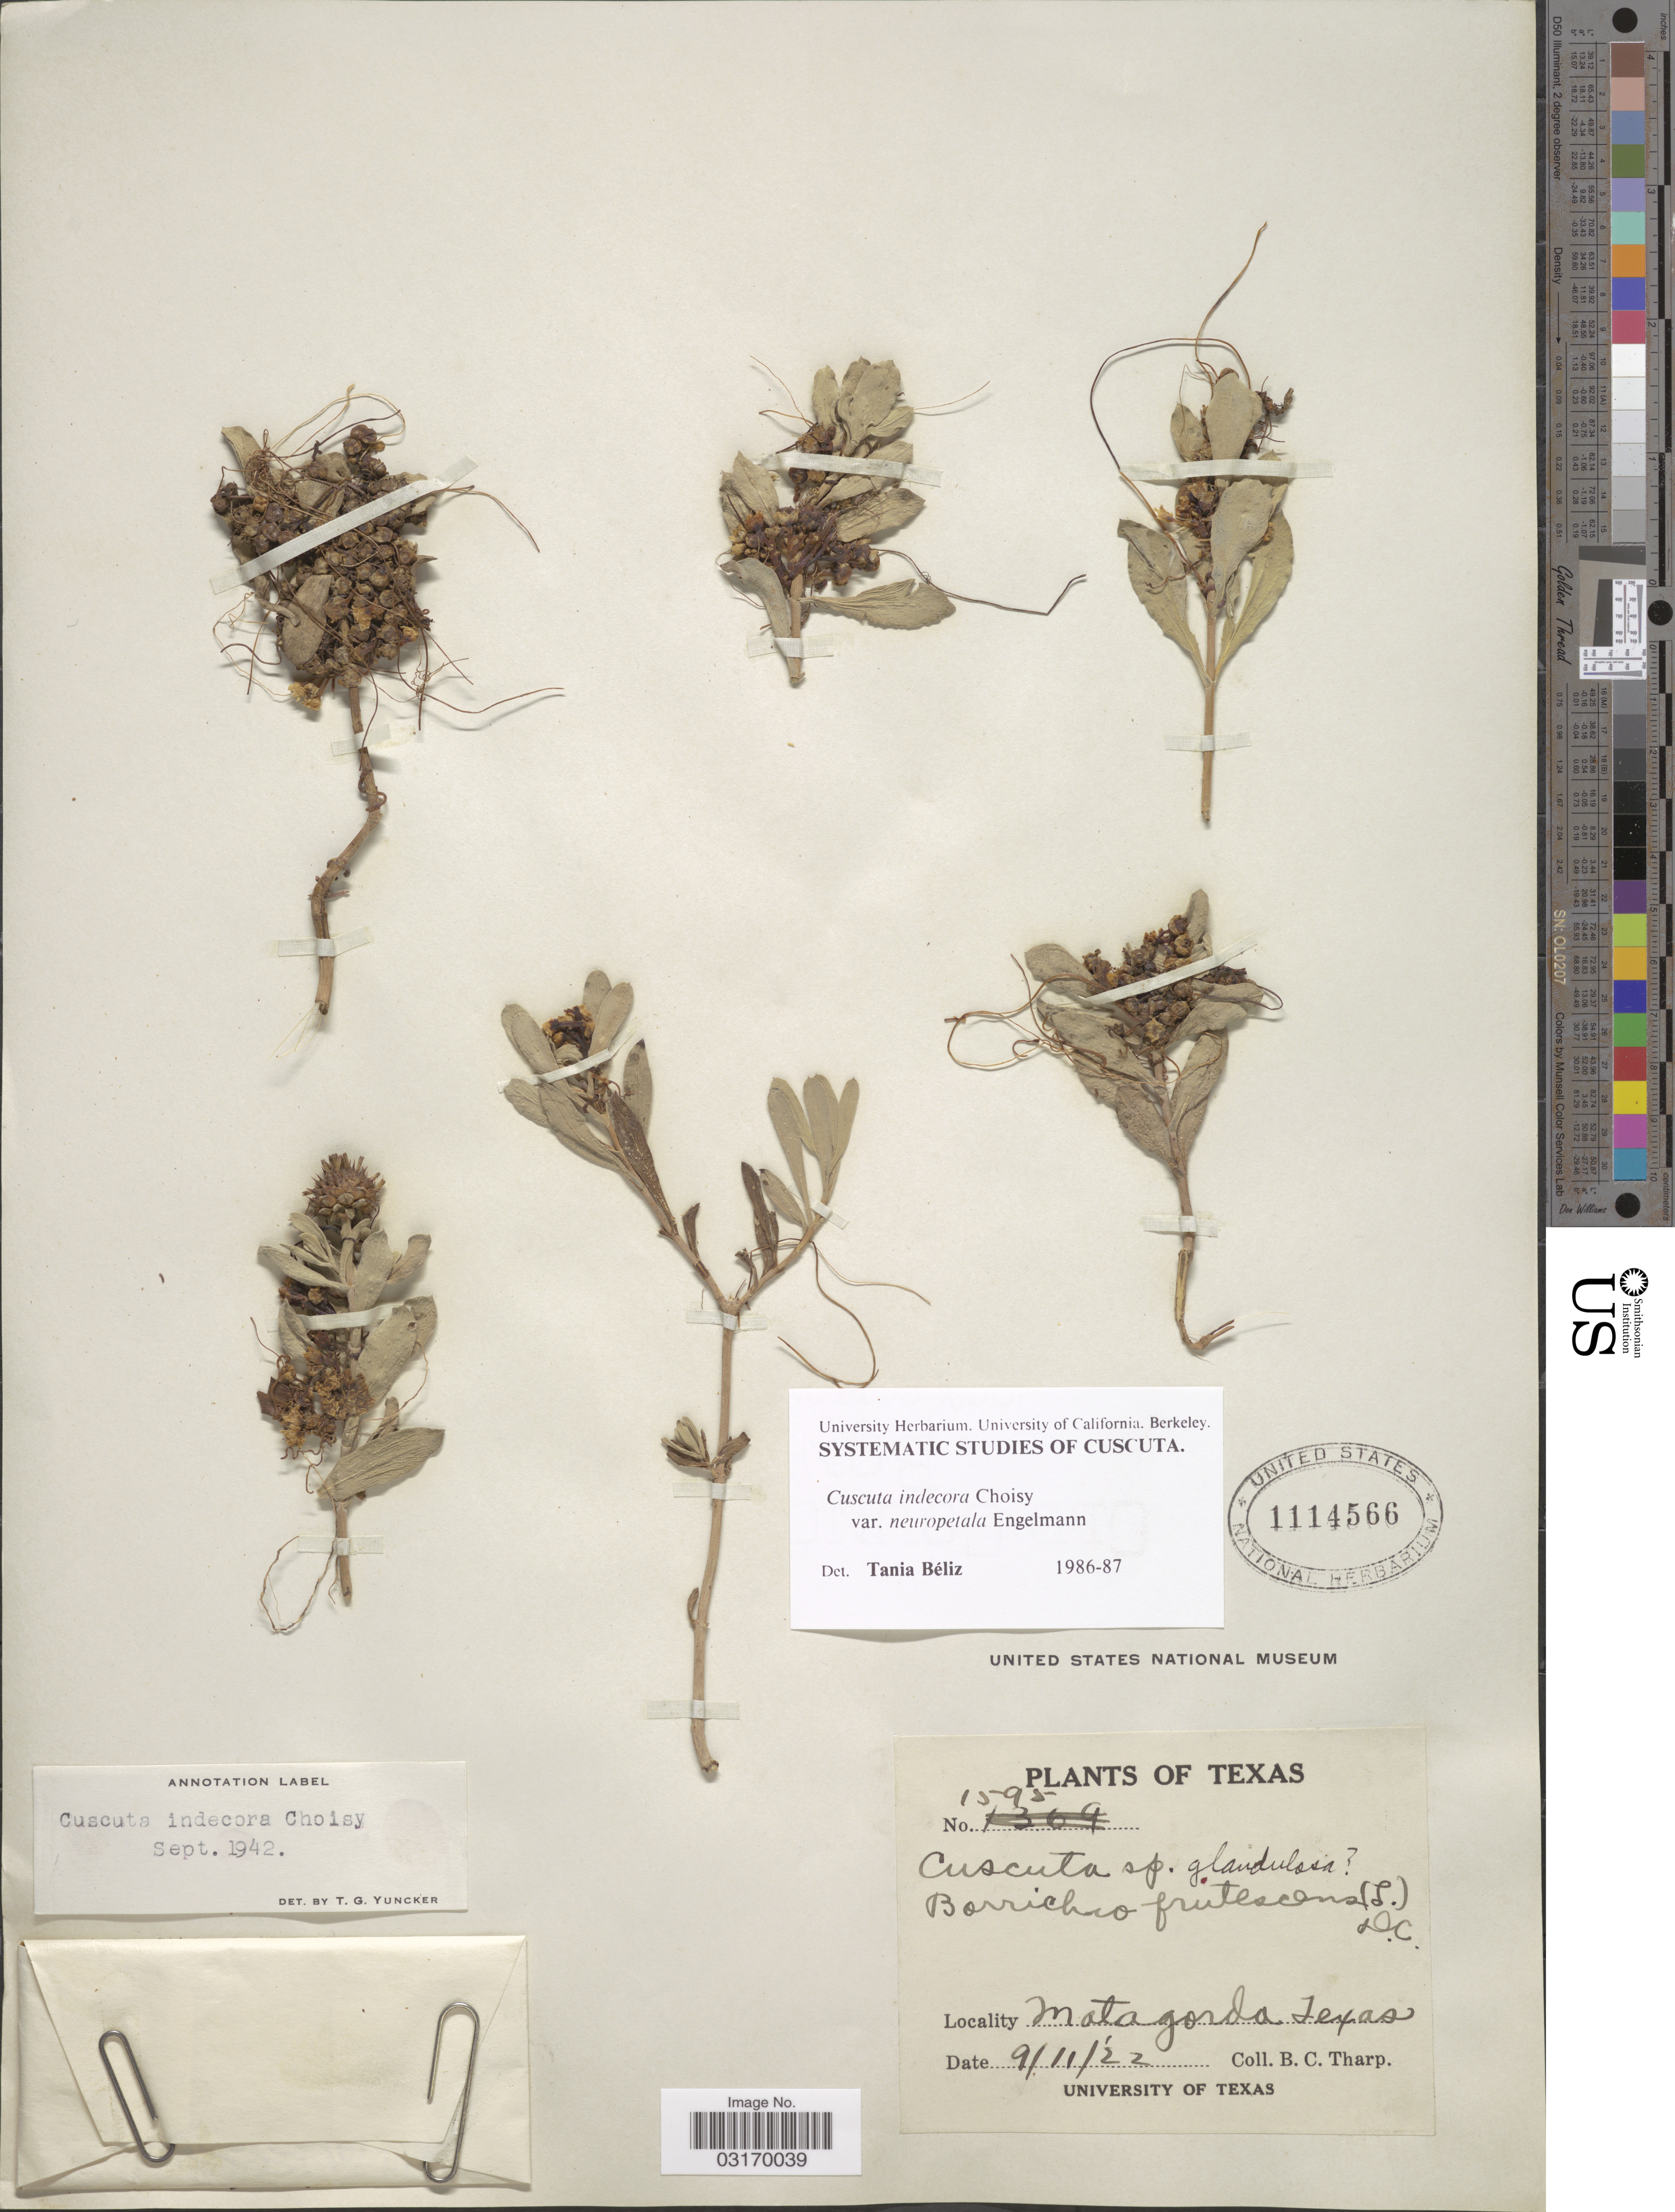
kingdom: Plantae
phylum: Tracheophyta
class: Magnoliopsida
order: Solanales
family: Convolvulaceae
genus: Cuscuta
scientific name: Cuscuta indecora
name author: Choisy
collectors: B. C. Tharp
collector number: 1595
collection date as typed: Transcribed d/m/y: 11/9/22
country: United States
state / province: Texas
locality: Matagorda Texas.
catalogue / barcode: US 1114566